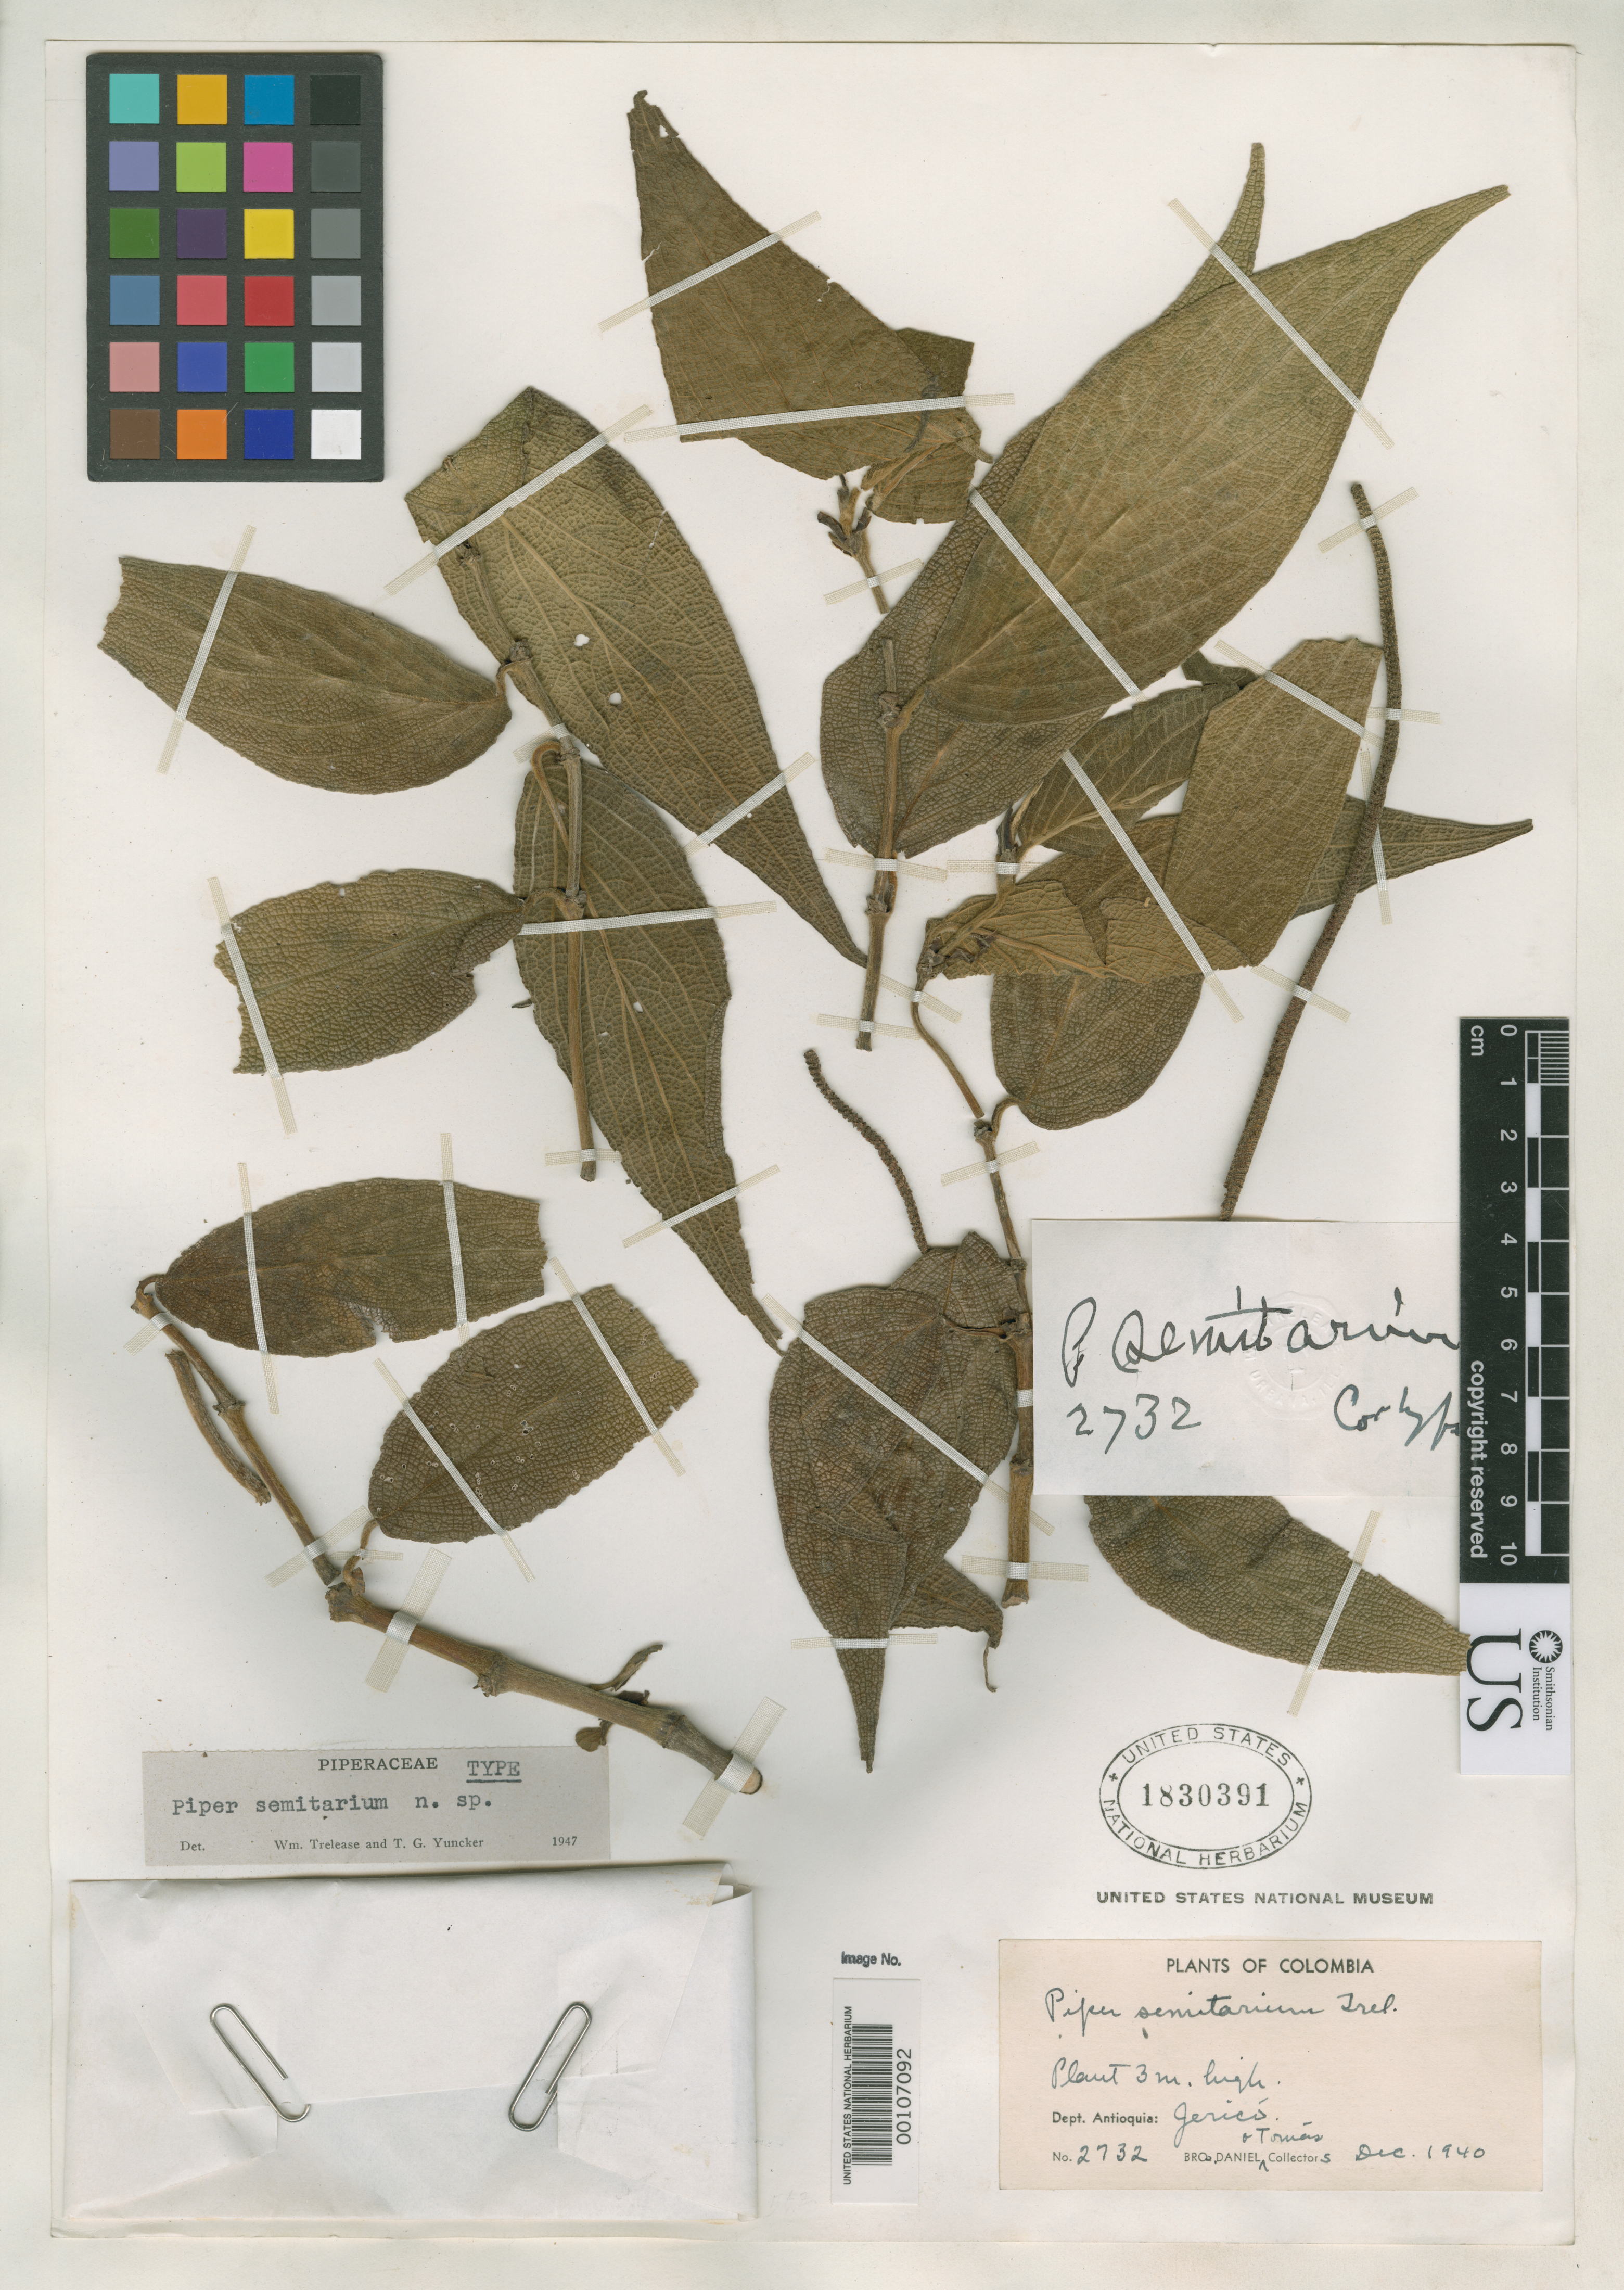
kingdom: Plantae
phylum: Tracheophyta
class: Magnoliopsida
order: Piperales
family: Piperaceae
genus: Piper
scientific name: Piper semitarium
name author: Trel. & Yunck.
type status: Holotype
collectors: Bro. Daniel & B. Tomas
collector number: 2732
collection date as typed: Dec 1940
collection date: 1940-12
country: Colombia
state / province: Antioquia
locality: Jerico.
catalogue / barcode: US 1830391